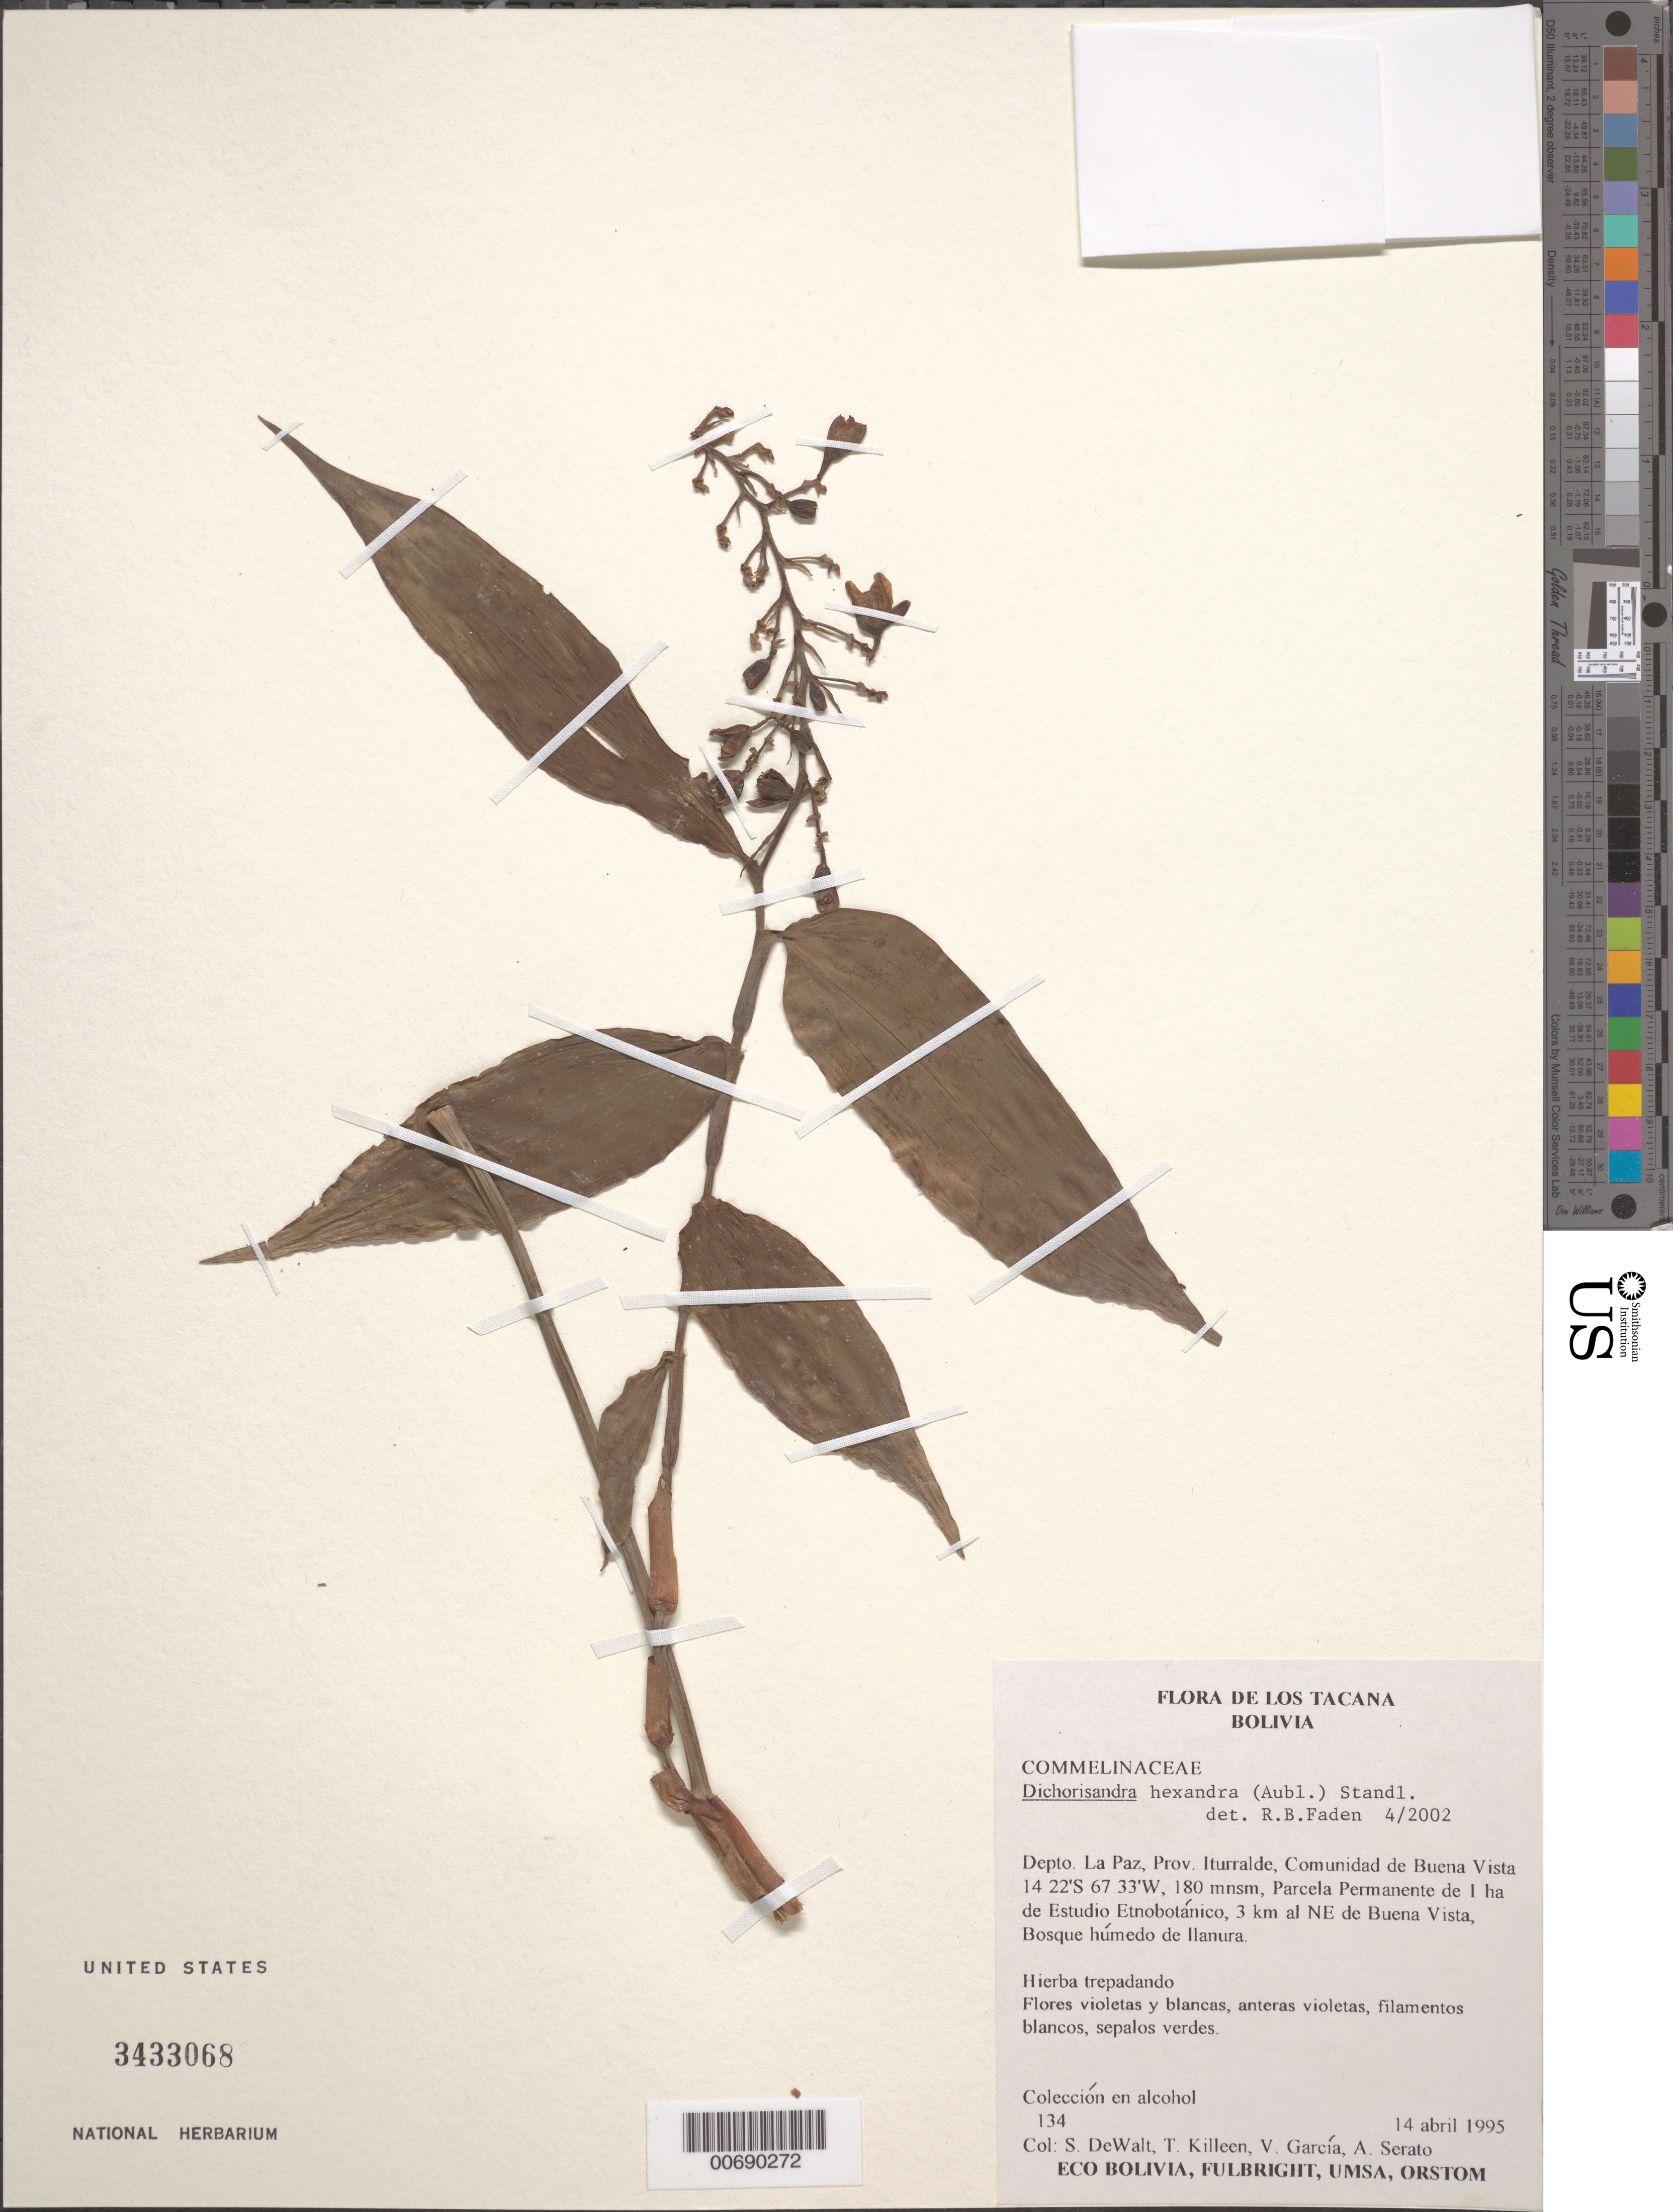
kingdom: Plantae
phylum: Tracheophyta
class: Liliopsida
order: Commelinales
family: Commelinaceae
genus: Dichorisandra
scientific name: Dichorisandra hexandra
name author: (Aubl.) Standl.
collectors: S. Dewalt, T. Killeen, V. Garcia & A. Serato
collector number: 134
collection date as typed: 14 Apr 1995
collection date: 1995-04-14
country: Bolivia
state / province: La Paz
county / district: Iturralde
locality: Comunidad de Buena Vista .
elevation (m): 180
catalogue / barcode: US 3433068